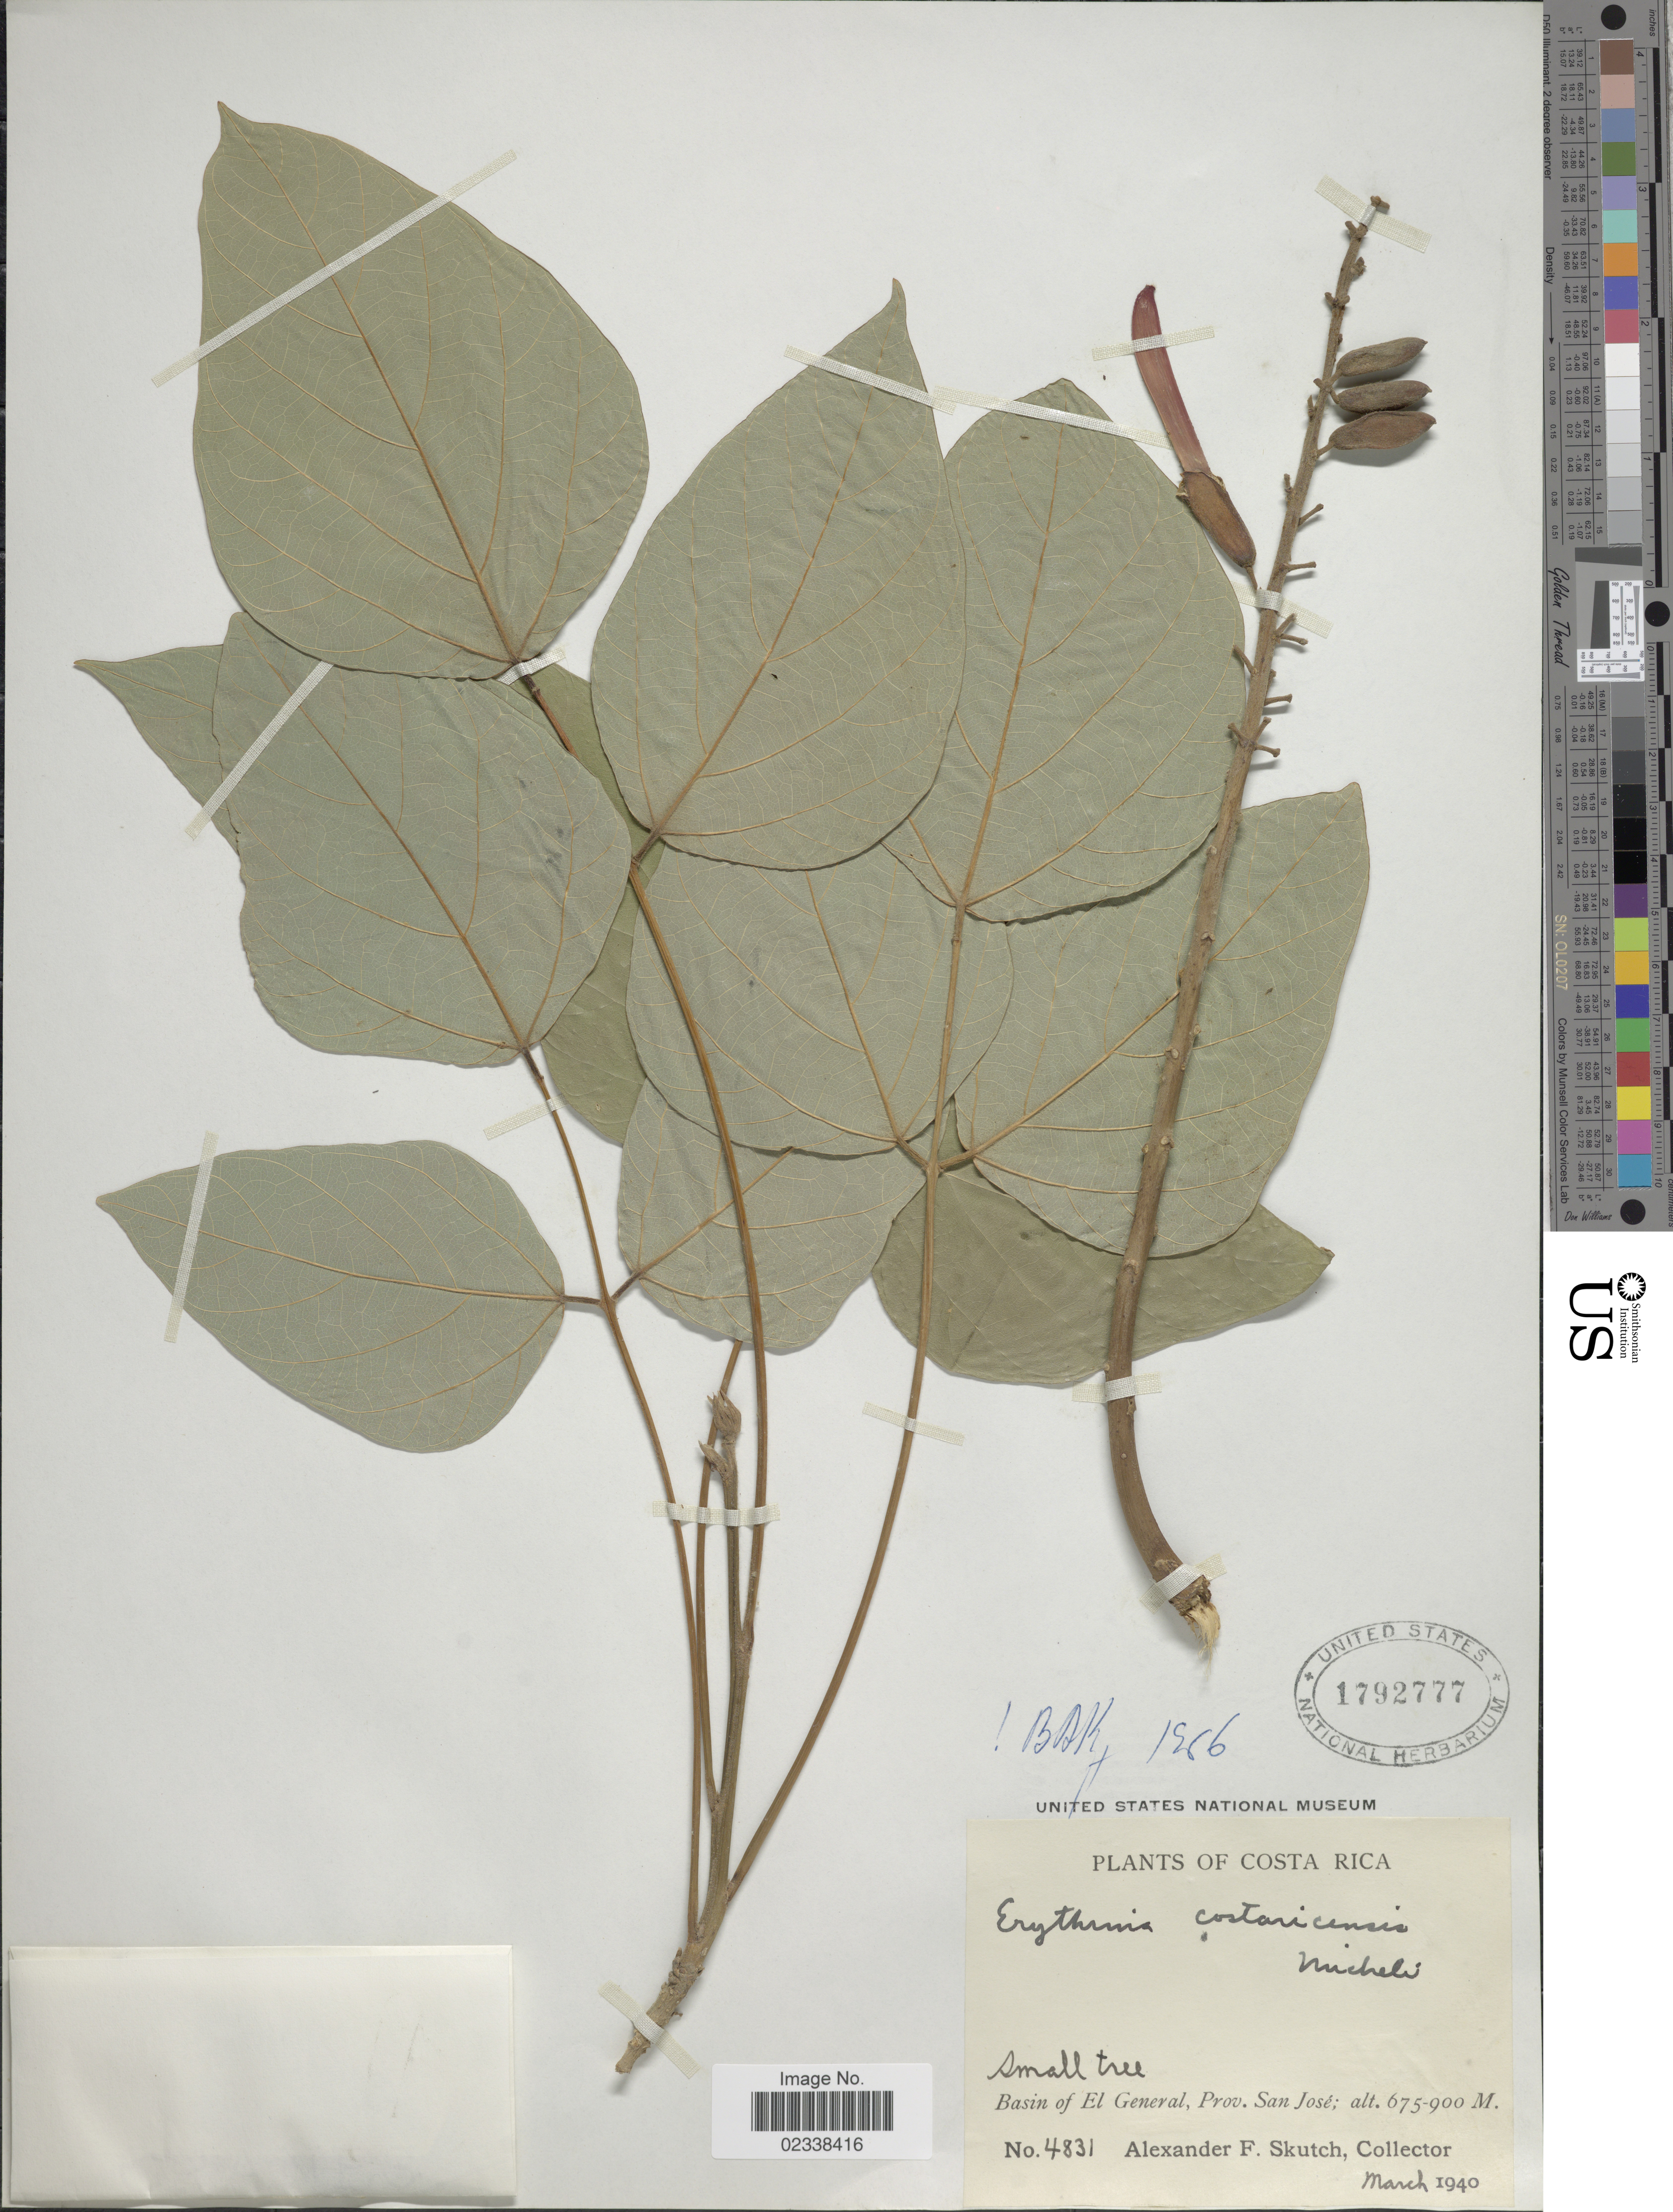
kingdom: Plantae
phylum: Tracheophyta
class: Magnoliopsida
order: Fabales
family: Fabaceae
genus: Erythrina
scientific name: Erythrina costaricensis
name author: Micheli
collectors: A. F. Skutch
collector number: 4831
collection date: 1940-03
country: Costa Rica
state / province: San José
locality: Basin of El General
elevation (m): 675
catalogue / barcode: US 1792777